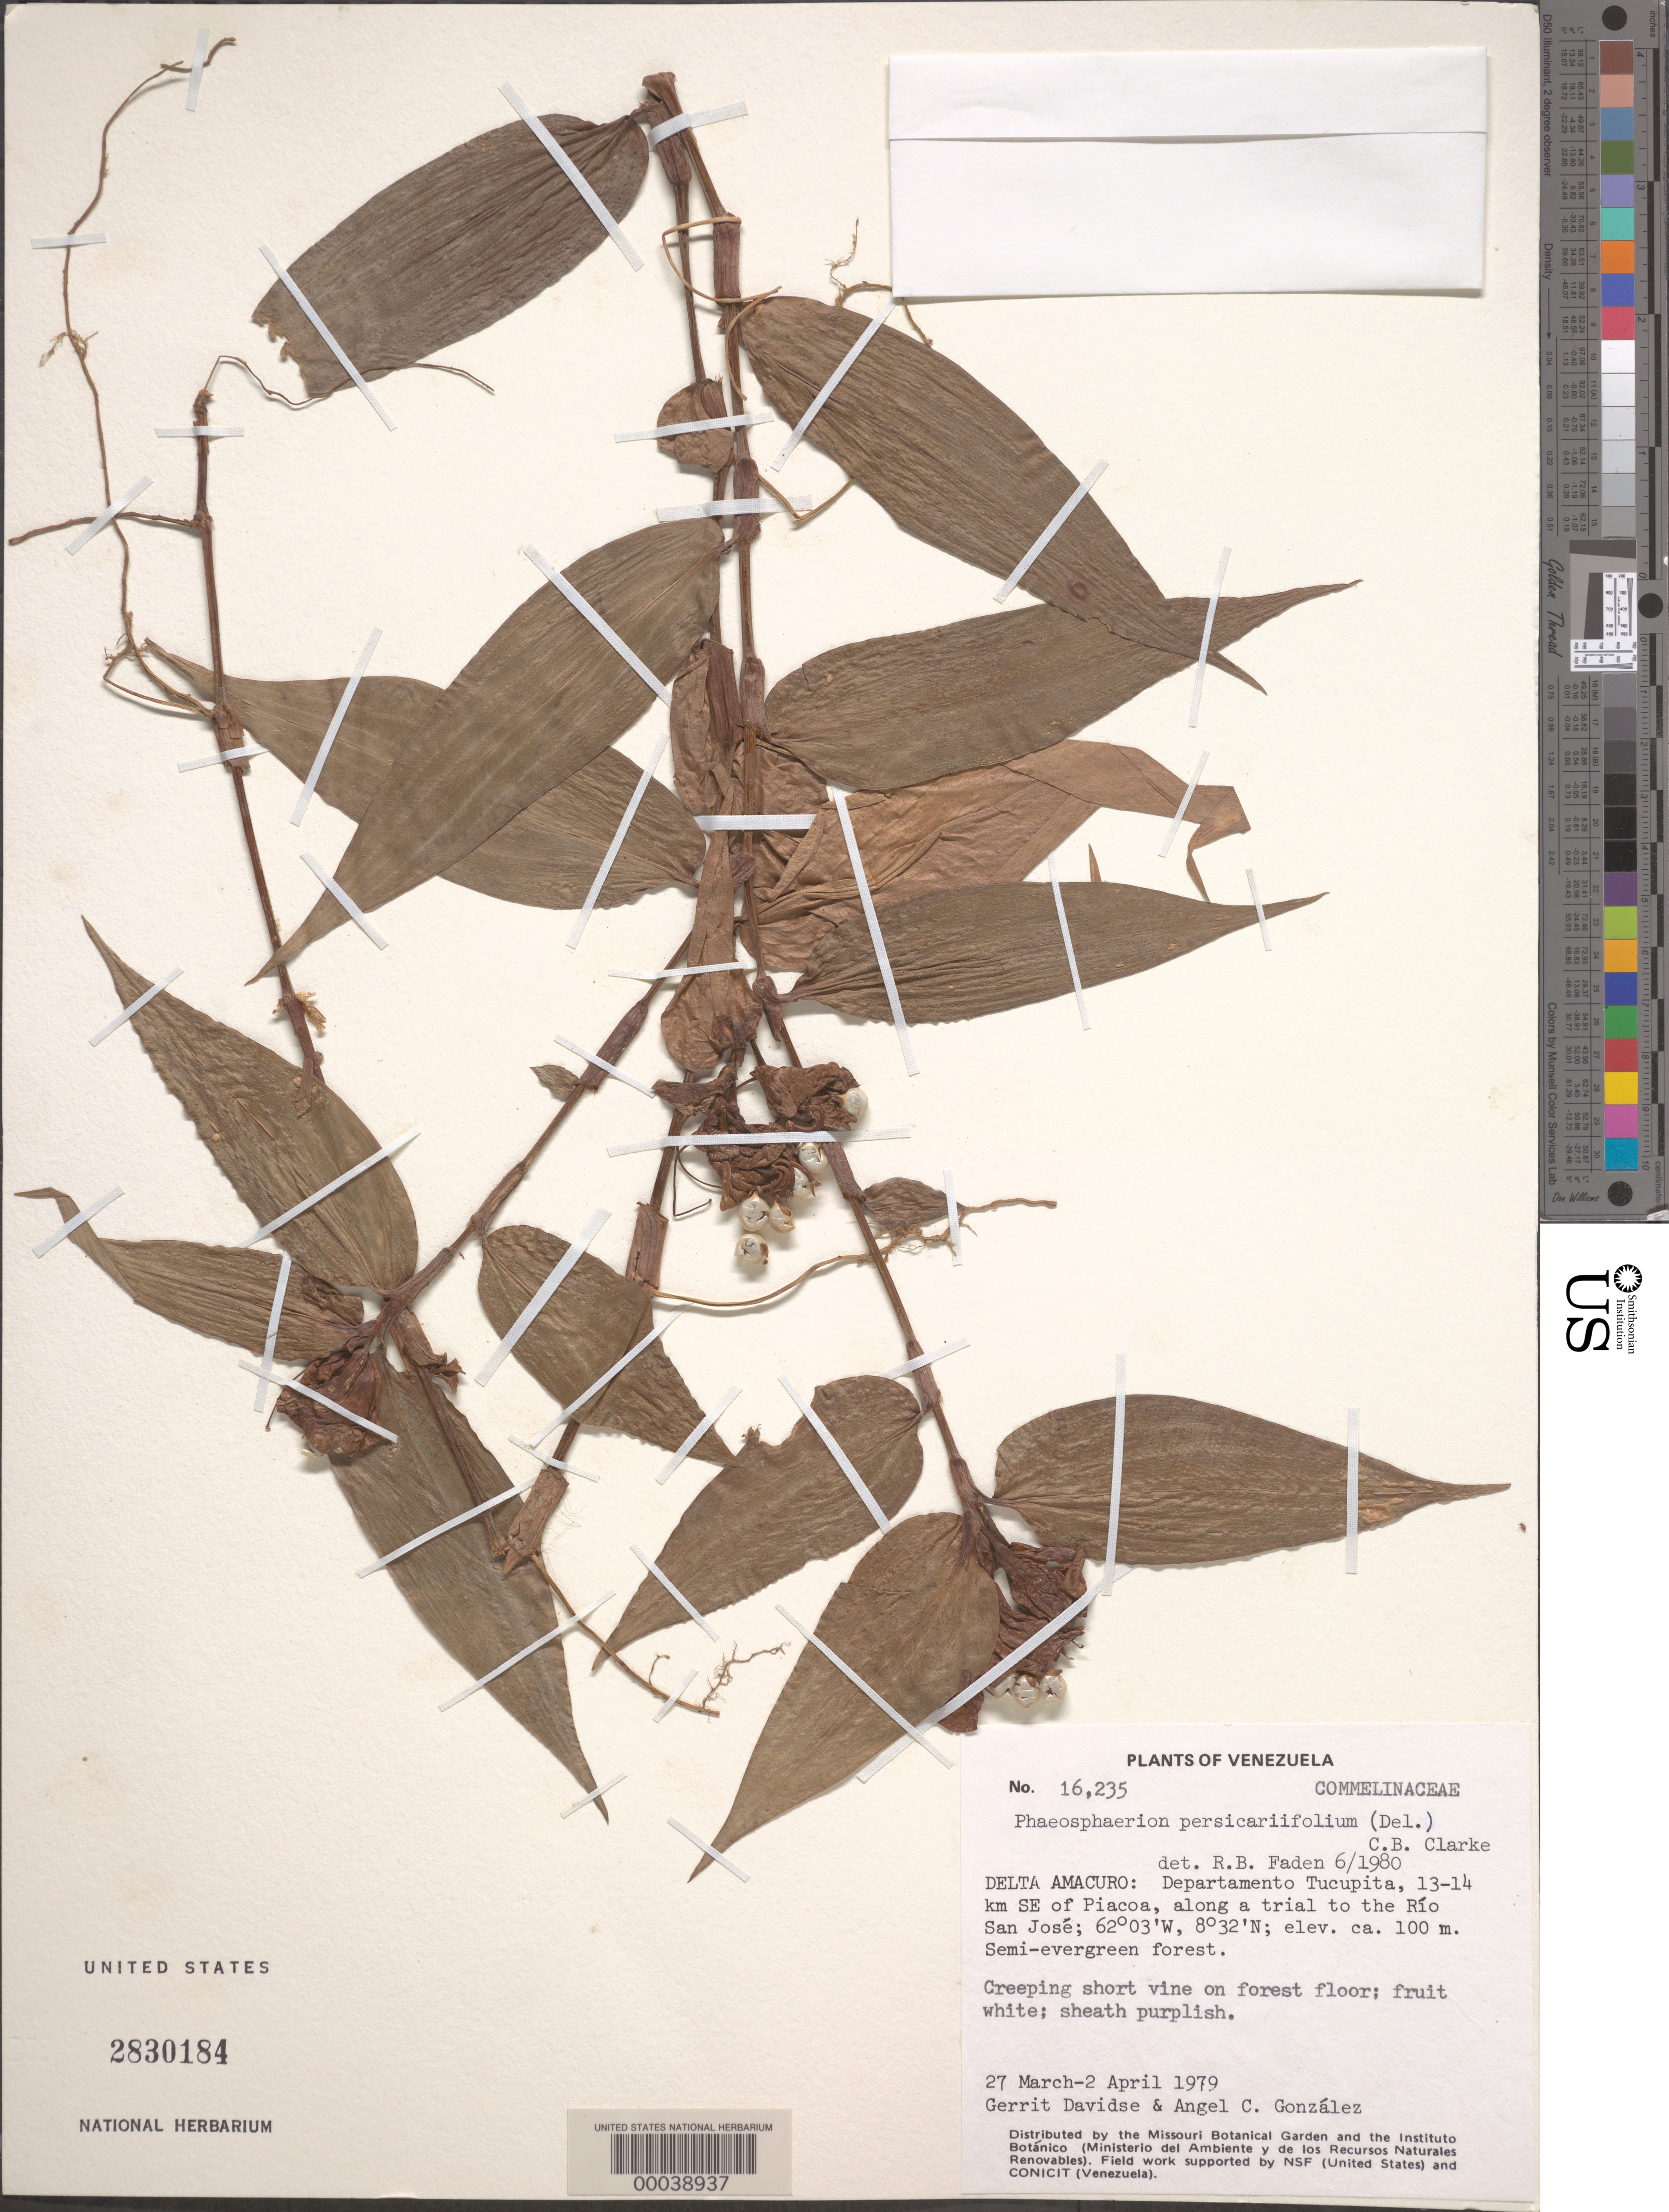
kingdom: Plantae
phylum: Tracheophyta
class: Liliopsida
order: Commelinales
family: Commelinaceae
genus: Commelina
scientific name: Commelina rufipes var. glabrata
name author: (D.R. Hunt) Faden & D.R. Hunt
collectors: G. Davidse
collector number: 16235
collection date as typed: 27 Mar 1979 to 02 Apr 1979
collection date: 1979-03-27/1979-04-02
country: Venezuela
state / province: Delta Amacuro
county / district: Tucupita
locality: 13-14 km se of piacoa, along trail to the rio san jose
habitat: Semi-evergreen forest gonzalez, a.c.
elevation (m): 100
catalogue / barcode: US 2830184